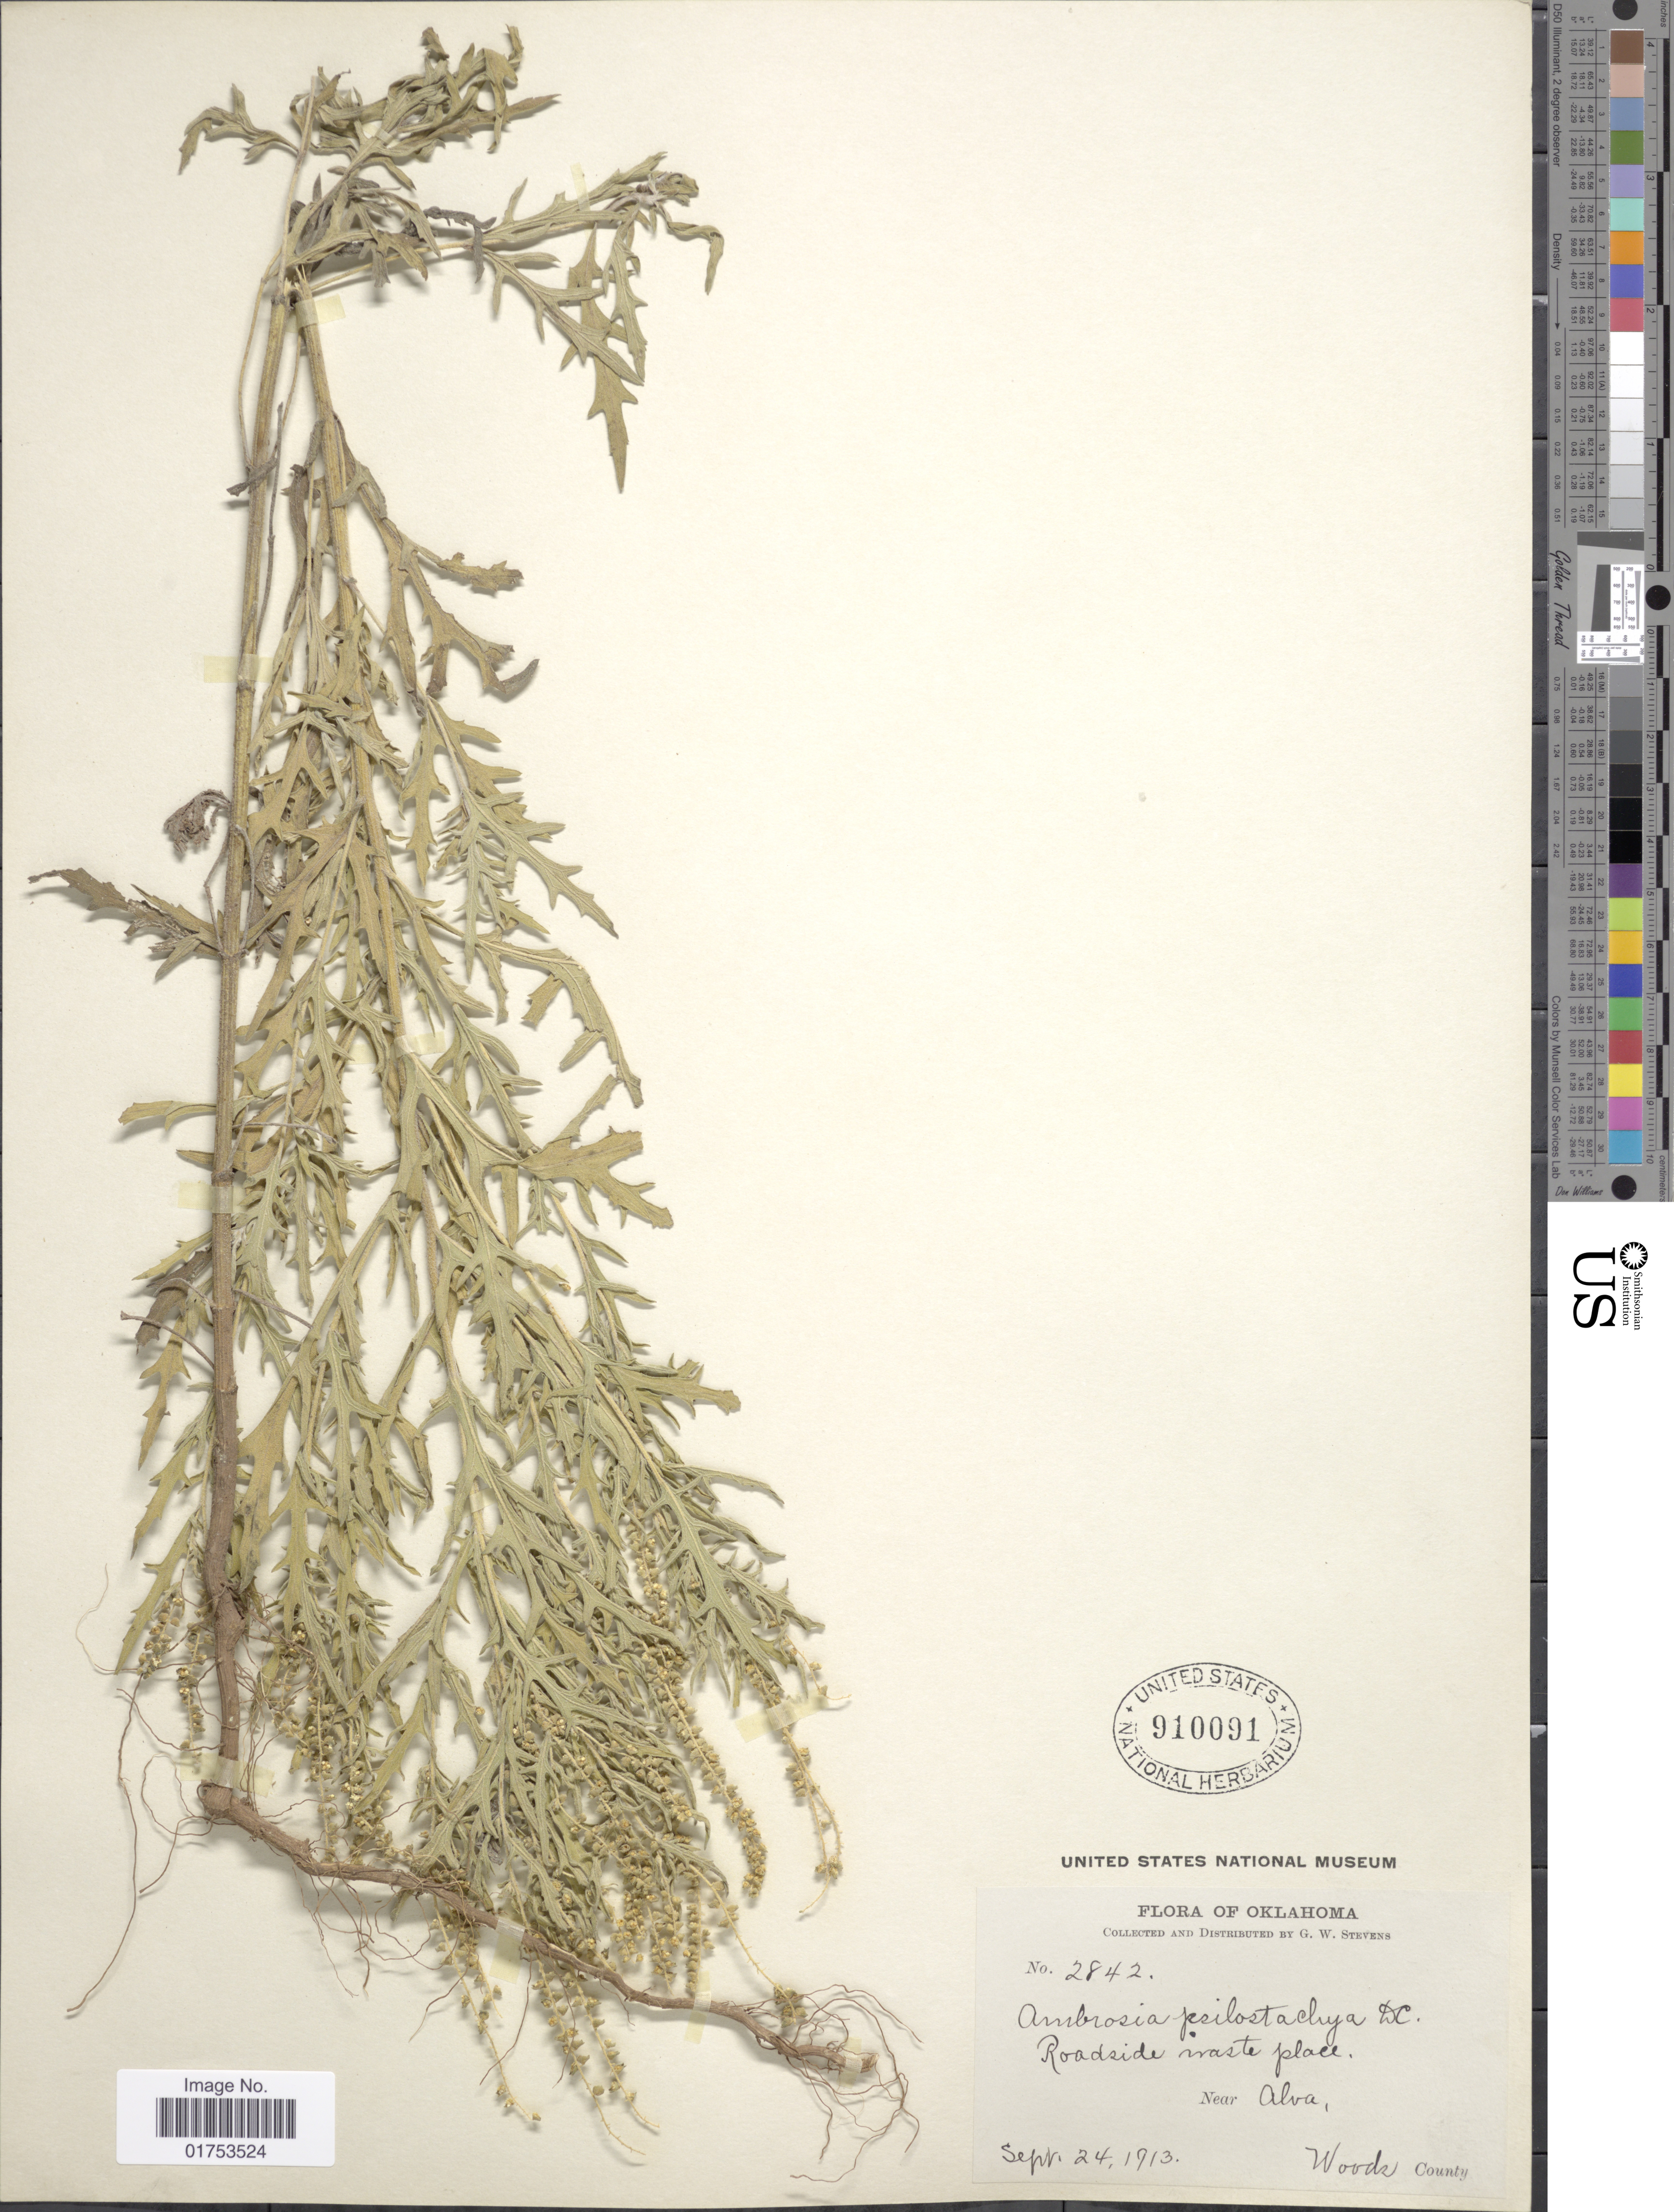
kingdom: Plantae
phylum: Tracheophyta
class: Magnoliopsida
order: Asterales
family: Asteraceae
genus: Ambrosia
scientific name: Ambrosia psilostachya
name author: DC.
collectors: G. W. Stevens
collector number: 2842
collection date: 1913-09-24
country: United States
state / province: Oklahoma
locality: Near Alva, Woods County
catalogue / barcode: US 910091